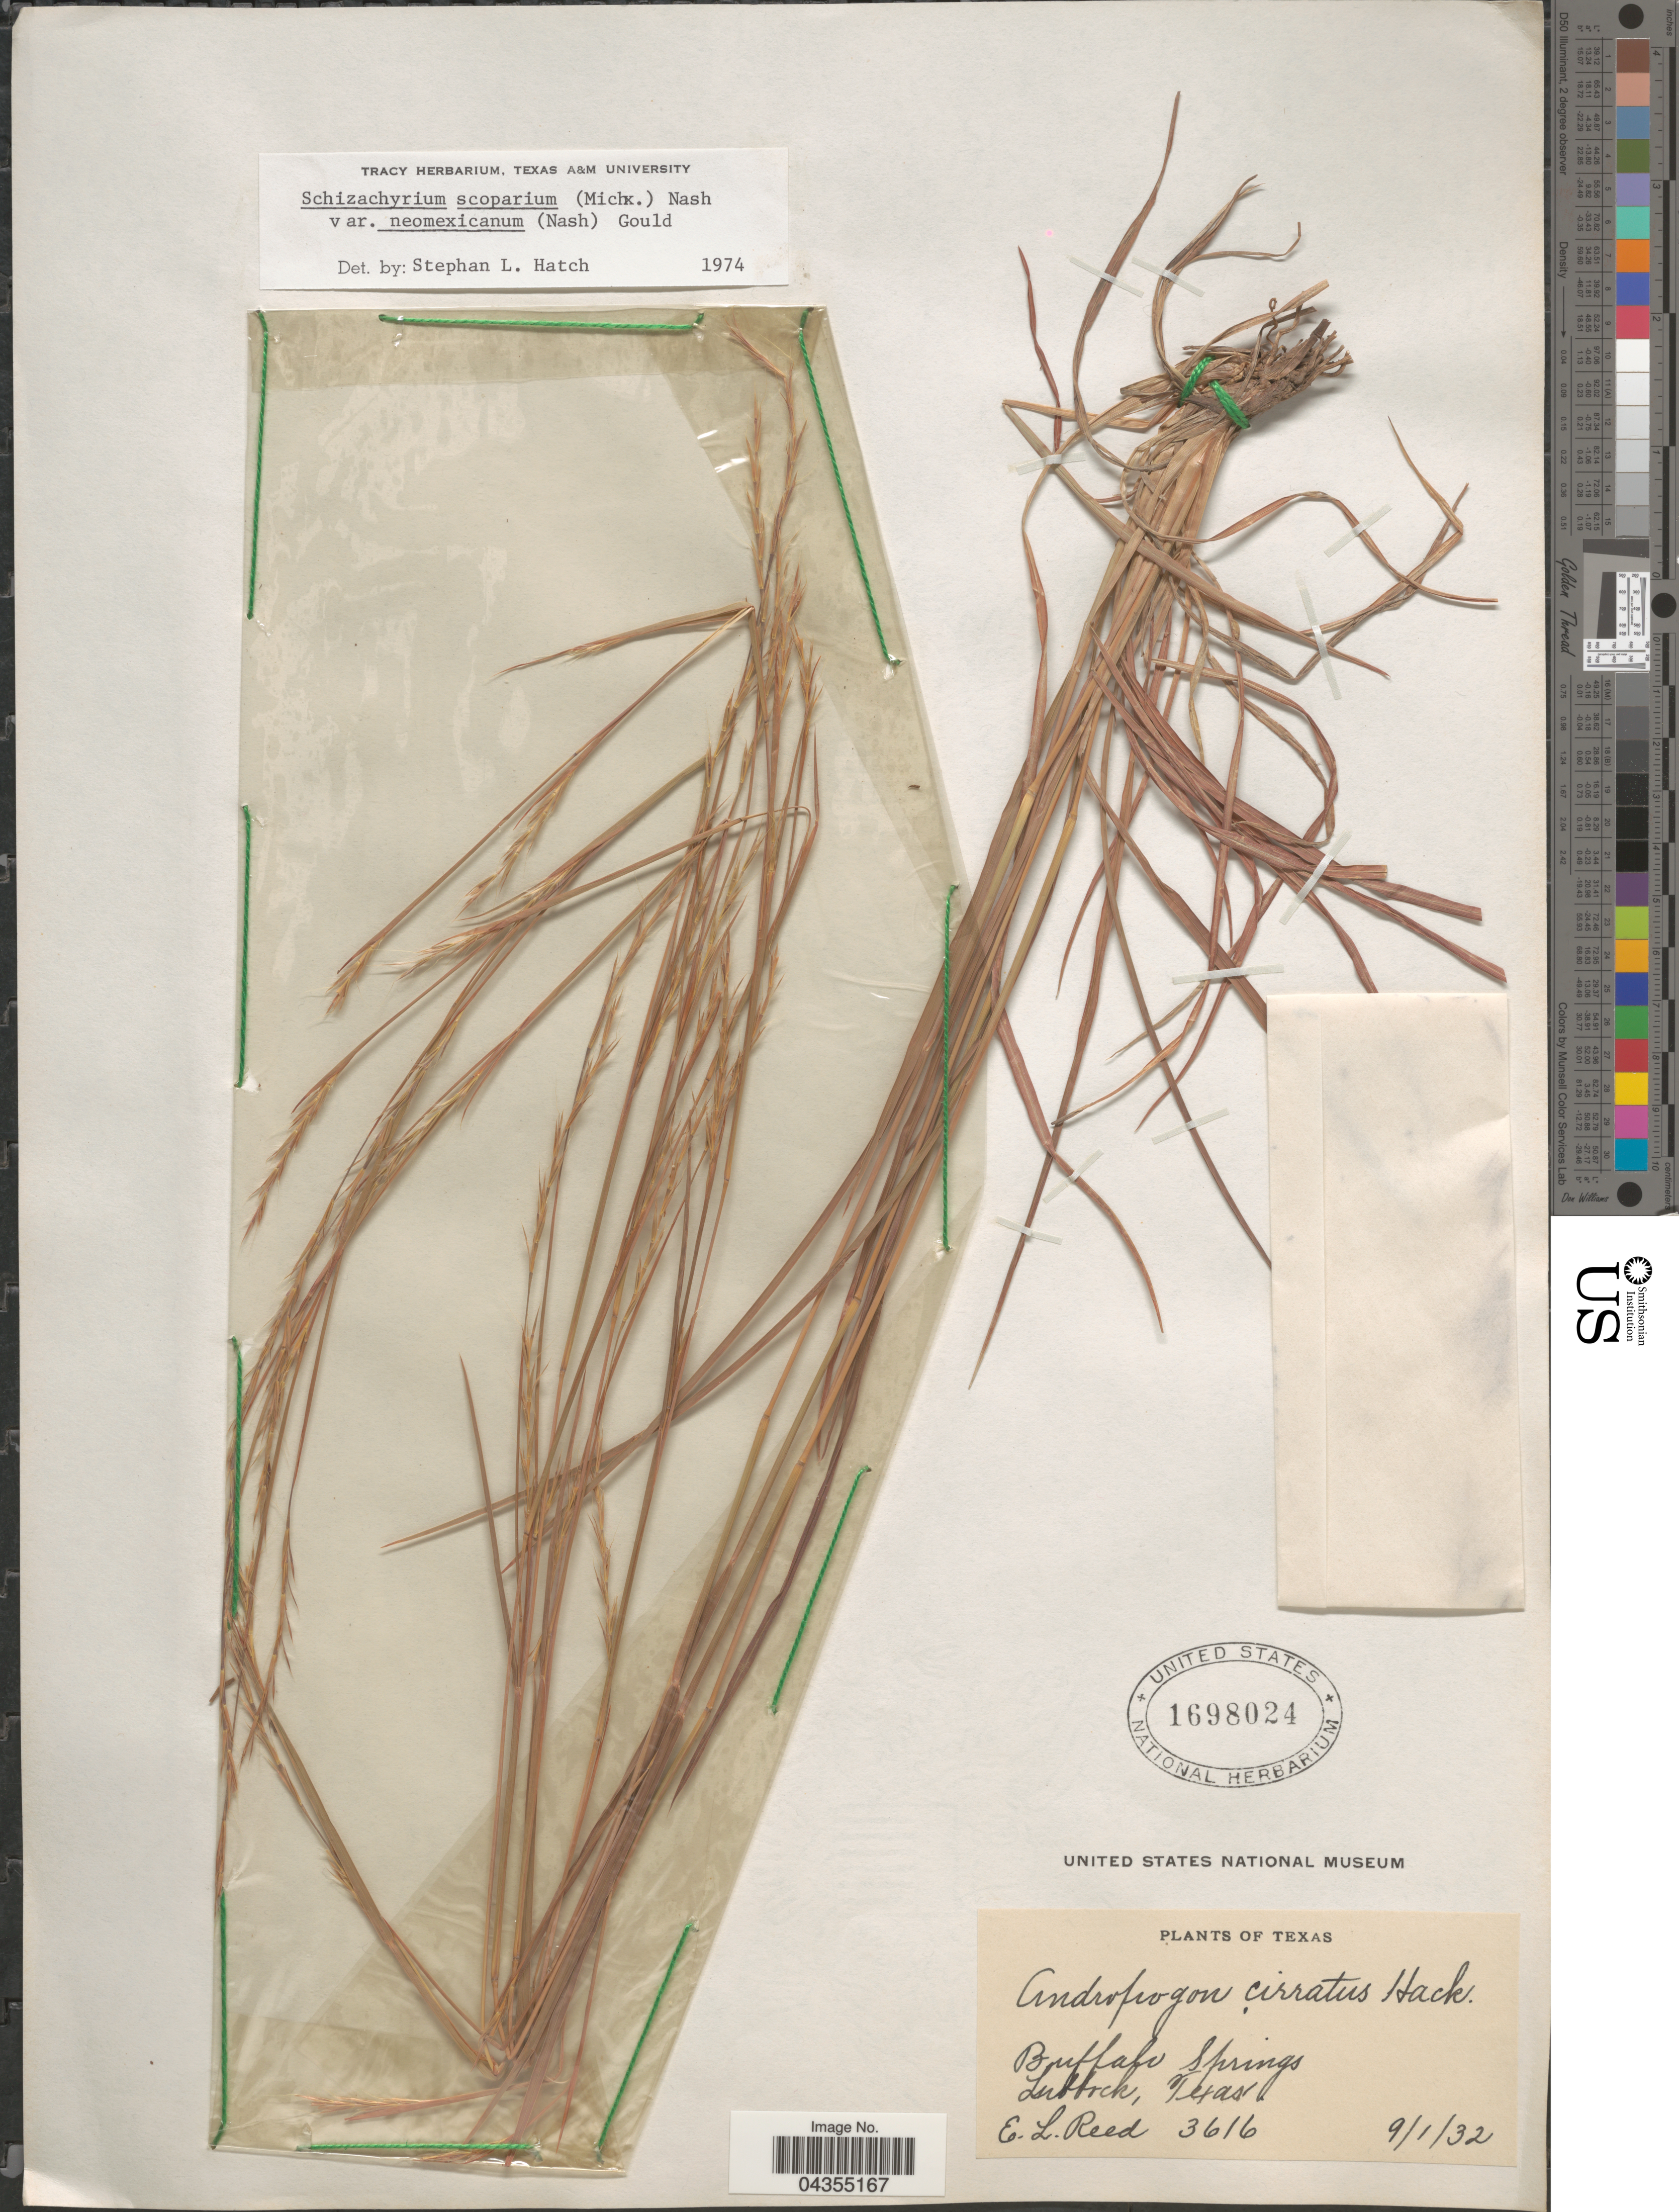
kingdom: Plantae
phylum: Tracheophyta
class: Liliopsida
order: Poales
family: Poaceae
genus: Schizachyrium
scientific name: Schizachyrium scoparium var. neomexicanum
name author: (Nash) Gould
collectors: E. Reed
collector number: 3616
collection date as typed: Transcribed d/m/y: 1/9/32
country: United States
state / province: Texas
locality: Buffalo Springs. Lubbock.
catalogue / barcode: US 1698024